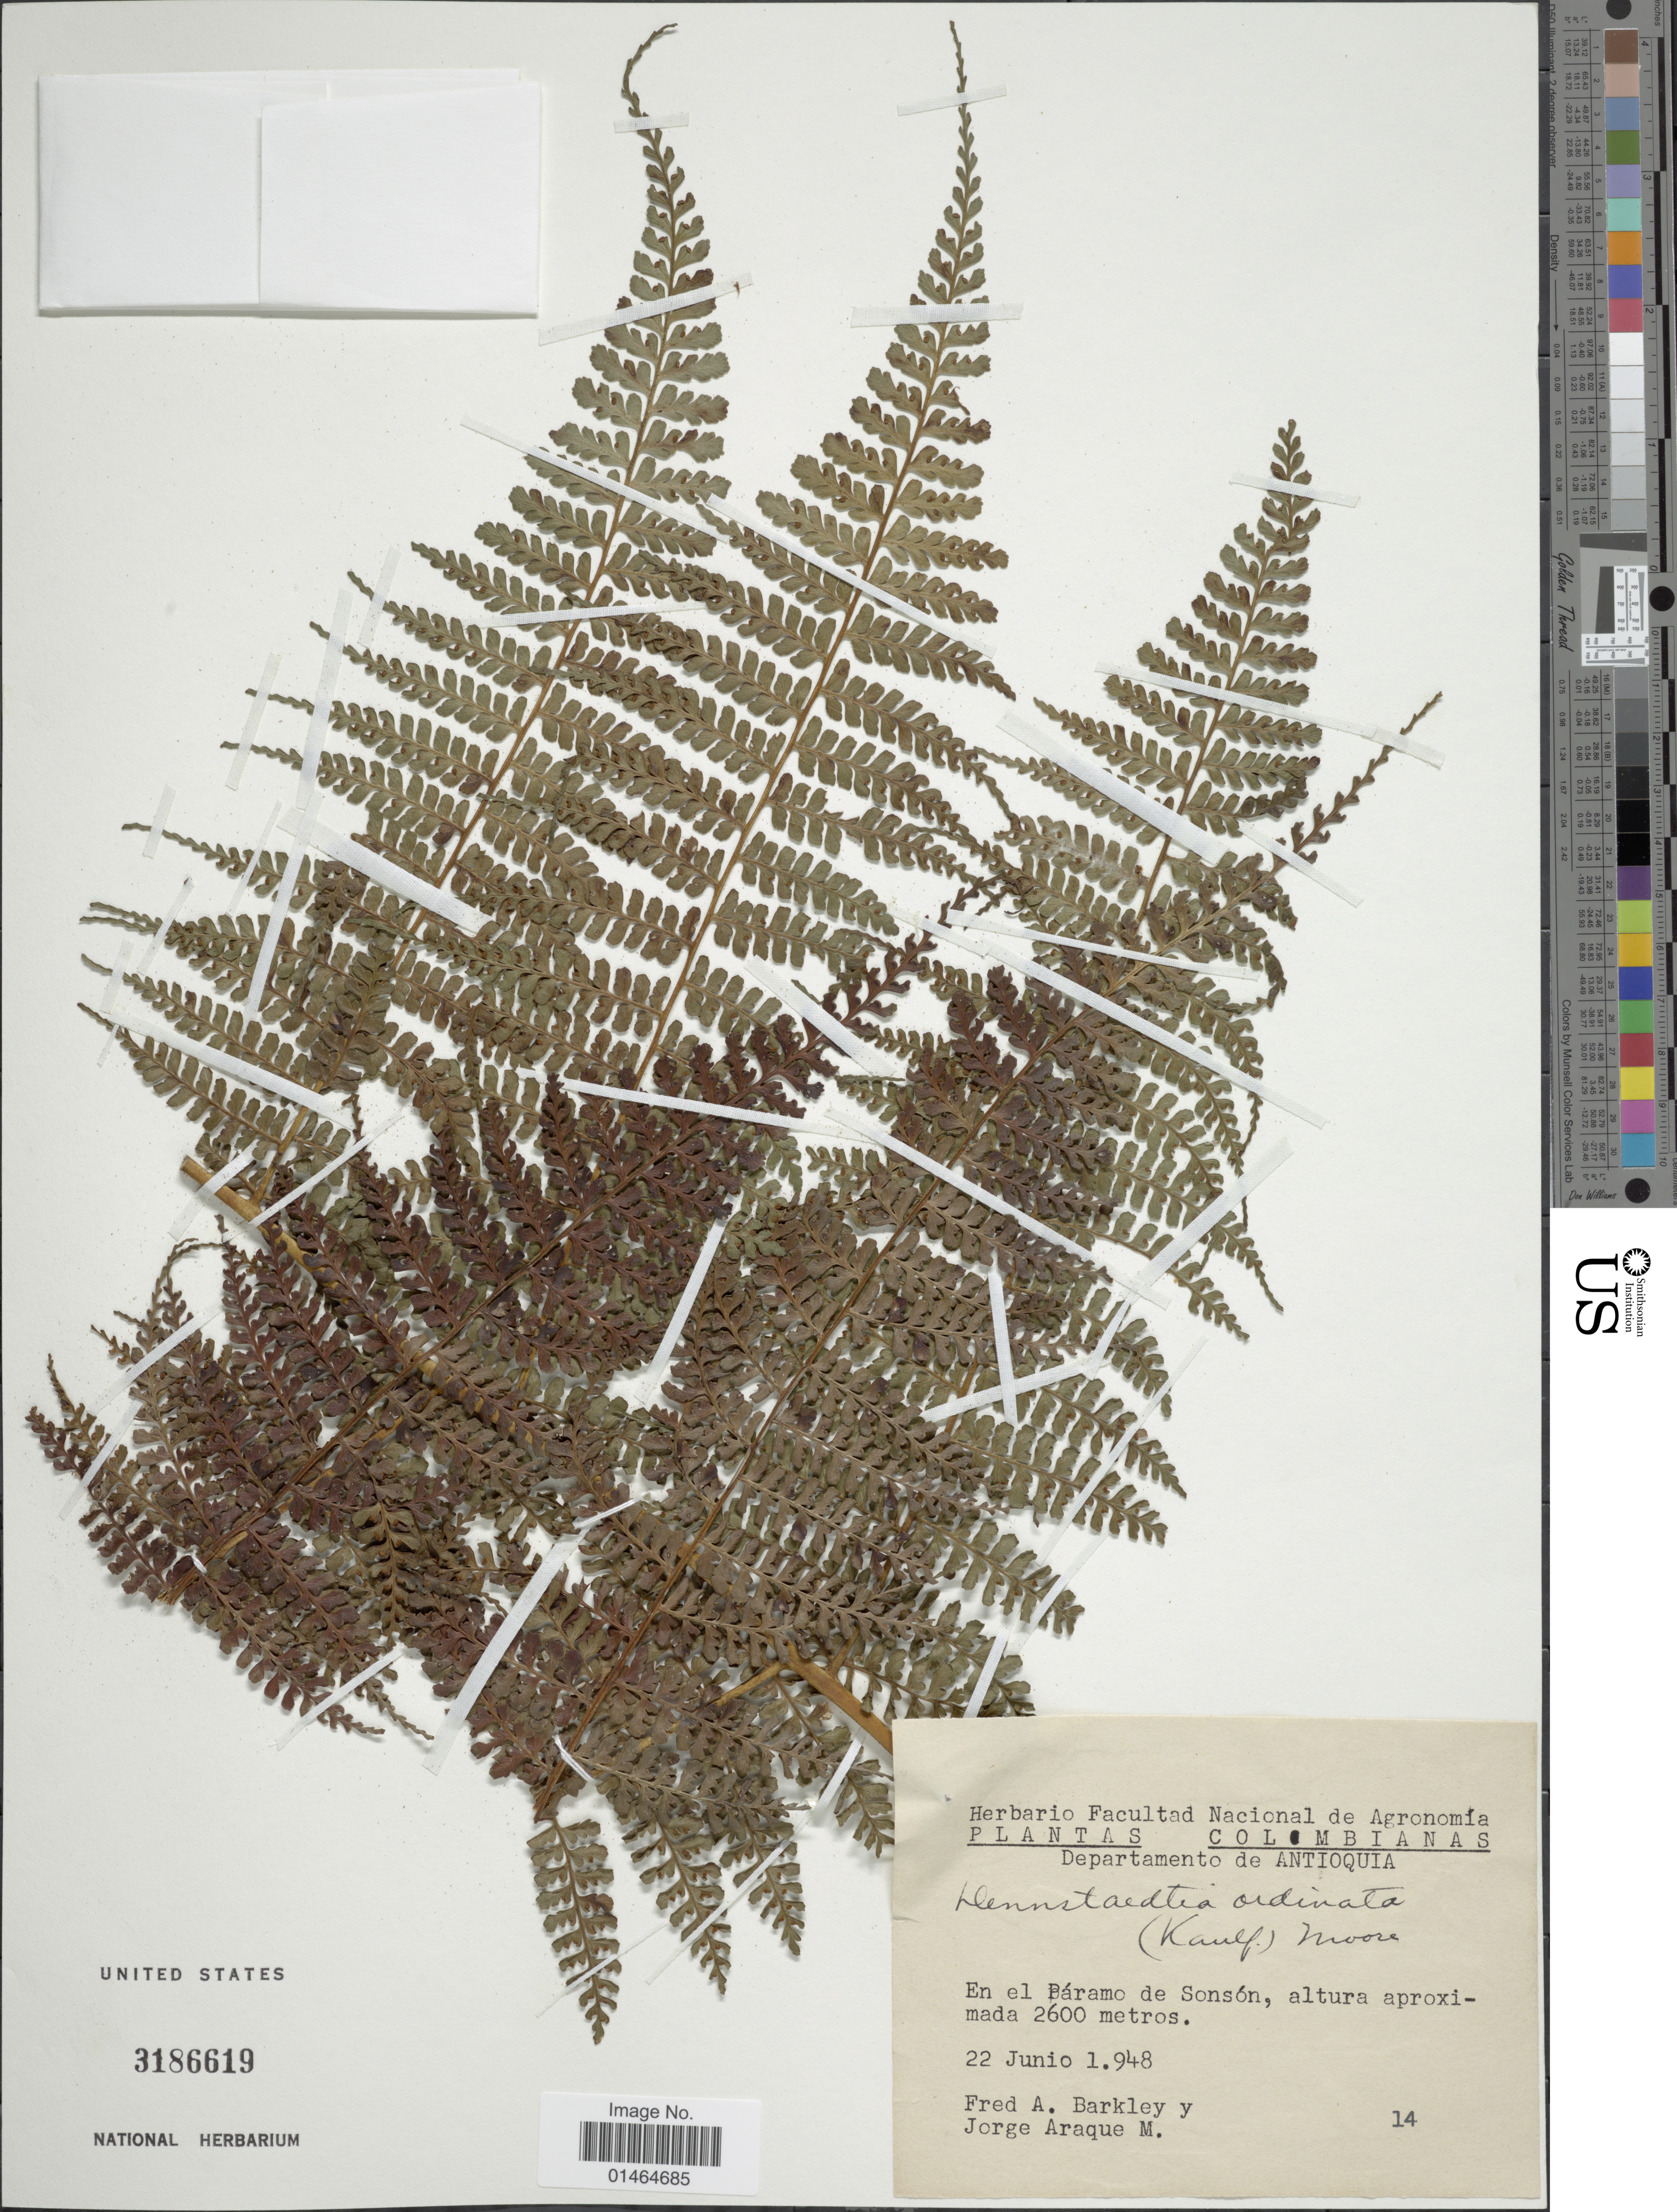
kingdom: Plantae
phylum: Tracheophyta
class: Polypodiopsida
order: Polypodiales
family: Dennstaedtiaceae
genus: Dennstaedtia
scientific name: Dennstaedtia dissecta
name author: (Sw.) T. Moore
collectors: F. A. Barkley & J. Araque Molina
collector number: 14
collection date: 1948-06-22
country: Colombia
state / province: Antioquia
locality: En el Parámo de Sonsón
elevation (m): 2600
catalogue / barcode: US 3186619